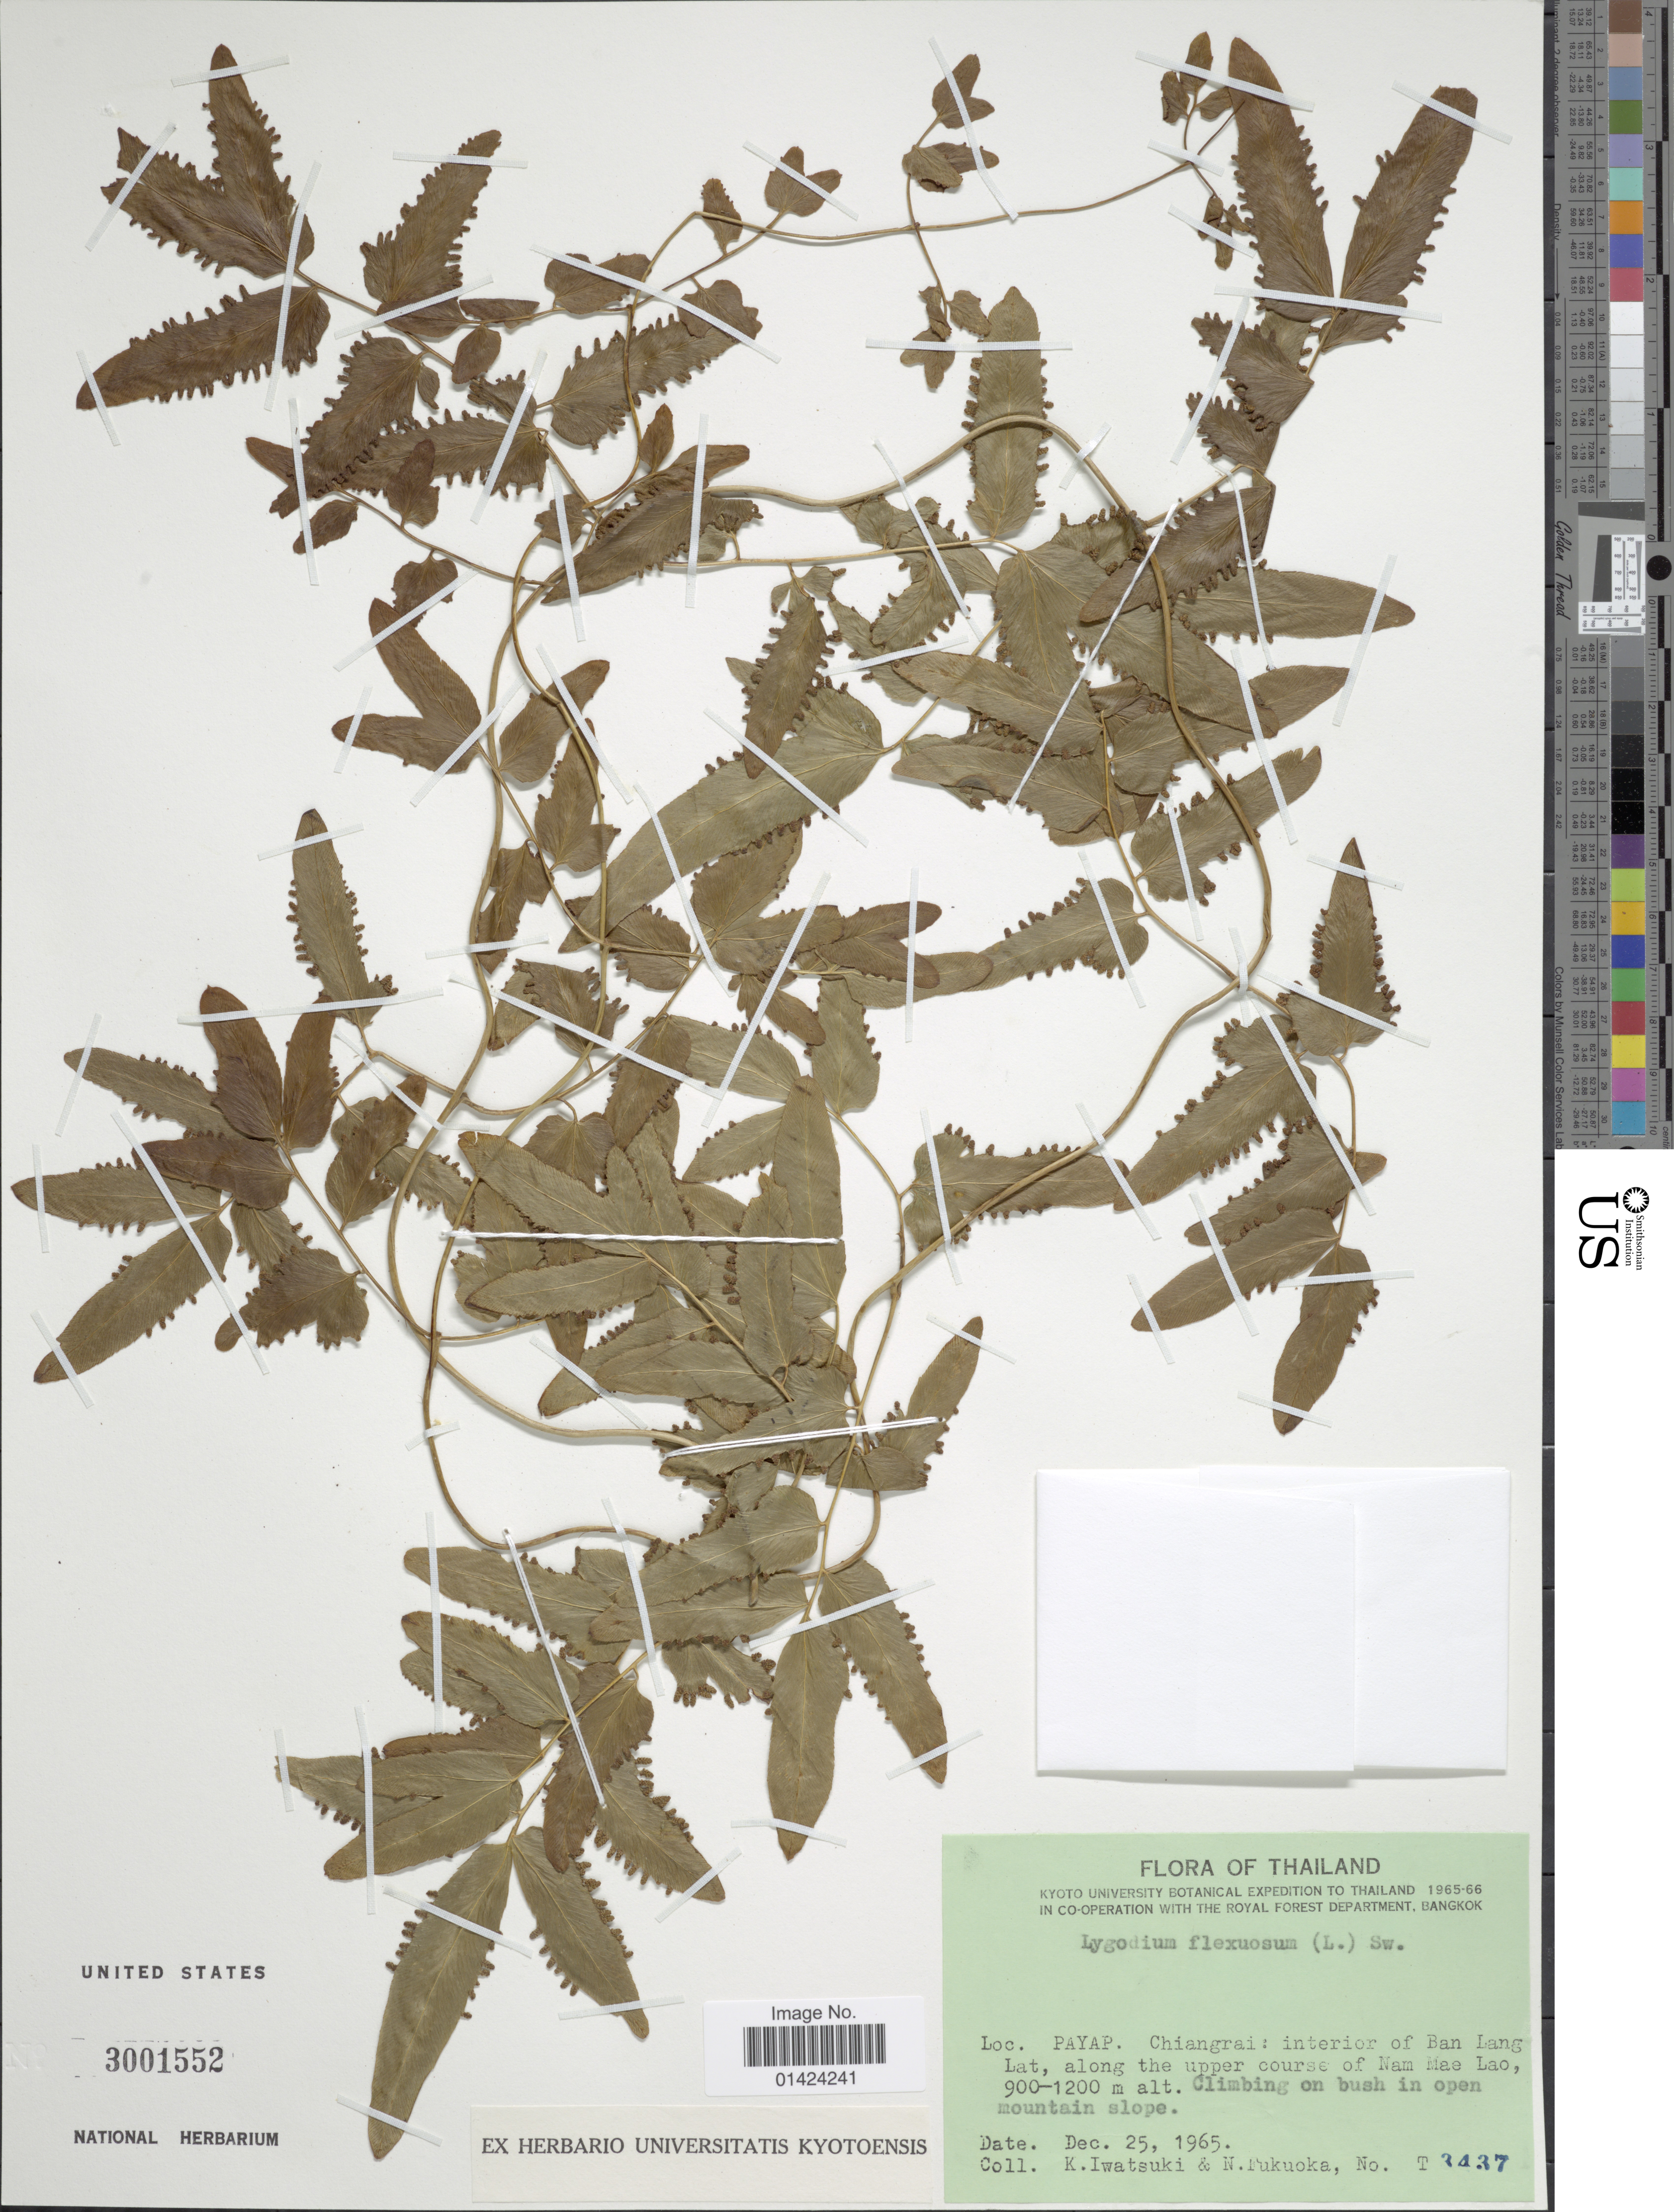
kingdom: Plantae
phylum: Tracheophyta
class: Polypodiopsida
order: Schizaeales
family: Lygodiaceae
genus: Lygodium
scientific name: Lygodium flexuosum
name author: Sw.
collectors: K. Iwatsuki & N. Fukuoka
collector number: T 3437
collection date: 1965-12-25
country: Thailand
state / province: Chiang Rai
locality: Payap. interior of Bang Lang Lat, along the upper course of Nam Mae Lao.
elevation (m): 900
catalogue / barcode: US 3001552